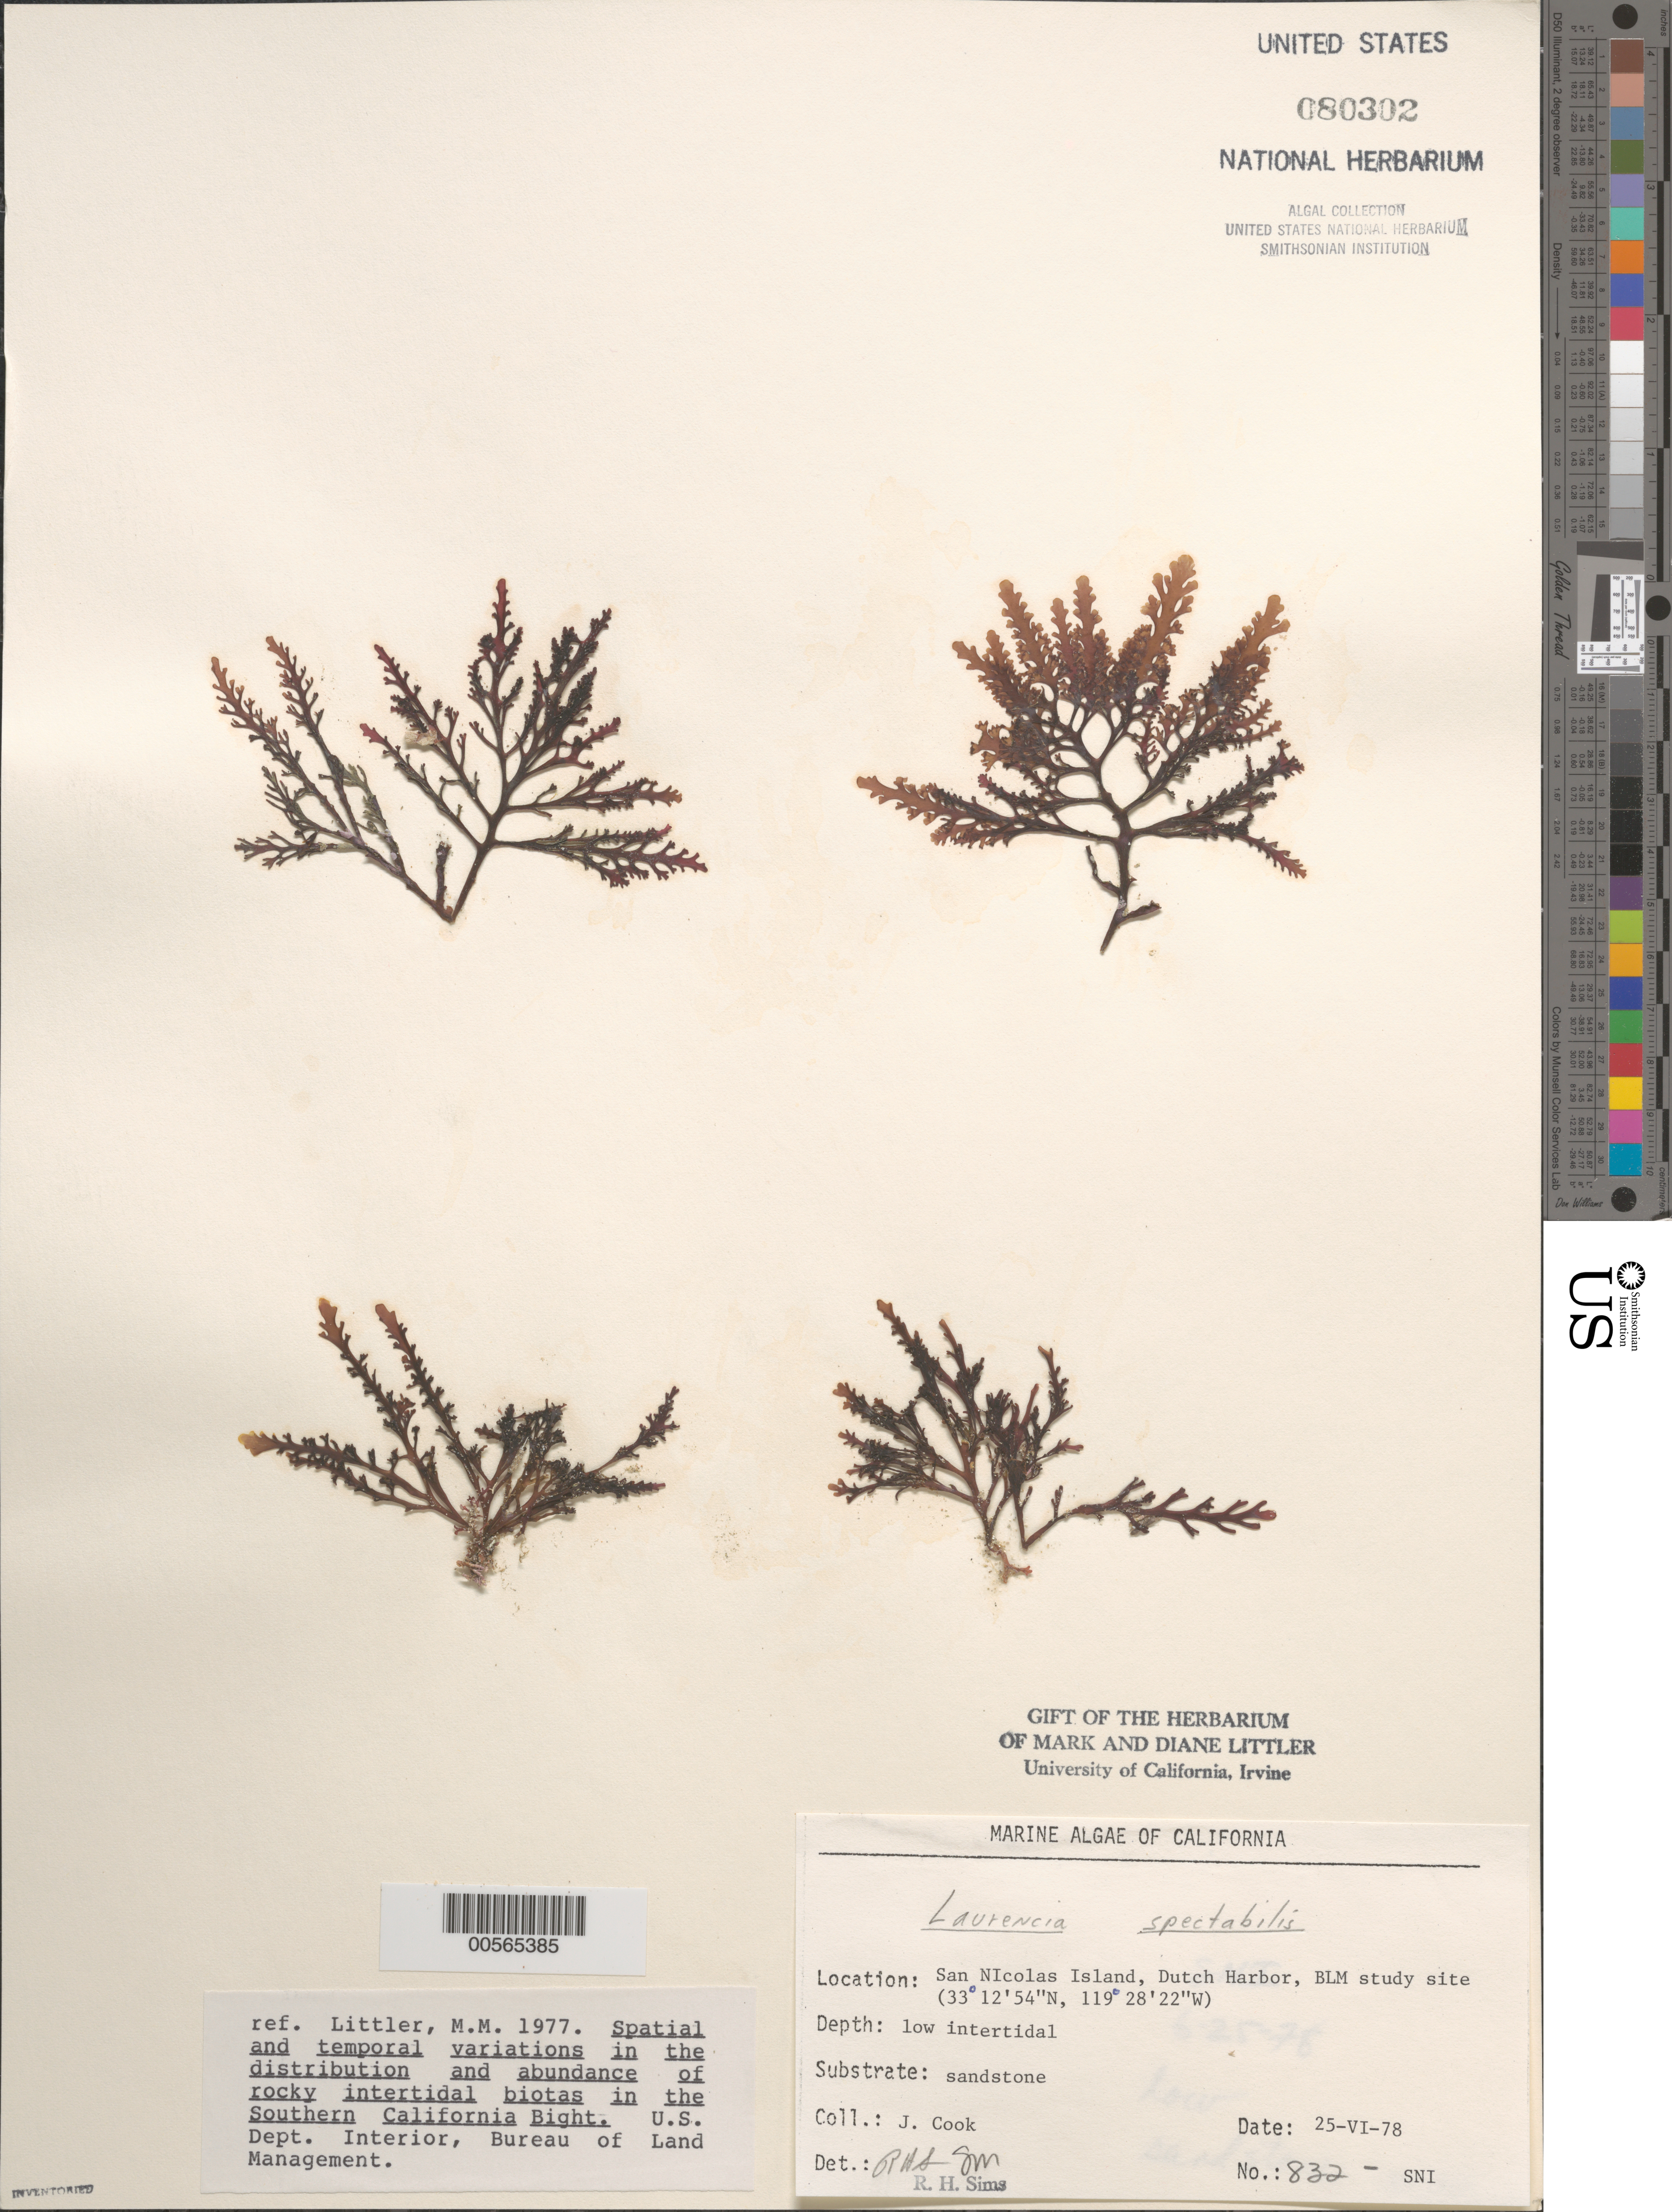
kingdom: Plantae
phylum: Rhodophyta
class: Florideophyceae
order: Ceramiales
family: Rhodomelaceae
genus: Osmundea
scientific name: Osmundea spectabilis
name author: (Postels & Rupr.) K.W. Nam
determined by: Algae name updating Project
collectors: J. Cook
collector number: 832-sni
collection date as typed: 25 Jun 1978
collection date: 1978-06-25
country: United States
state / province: California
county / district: Ventura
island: San Nicolas Island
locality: Dutch Harbor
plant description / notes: BLM-SOCALBIGHT Rocky Intertidal Survey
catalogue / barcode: US 80302